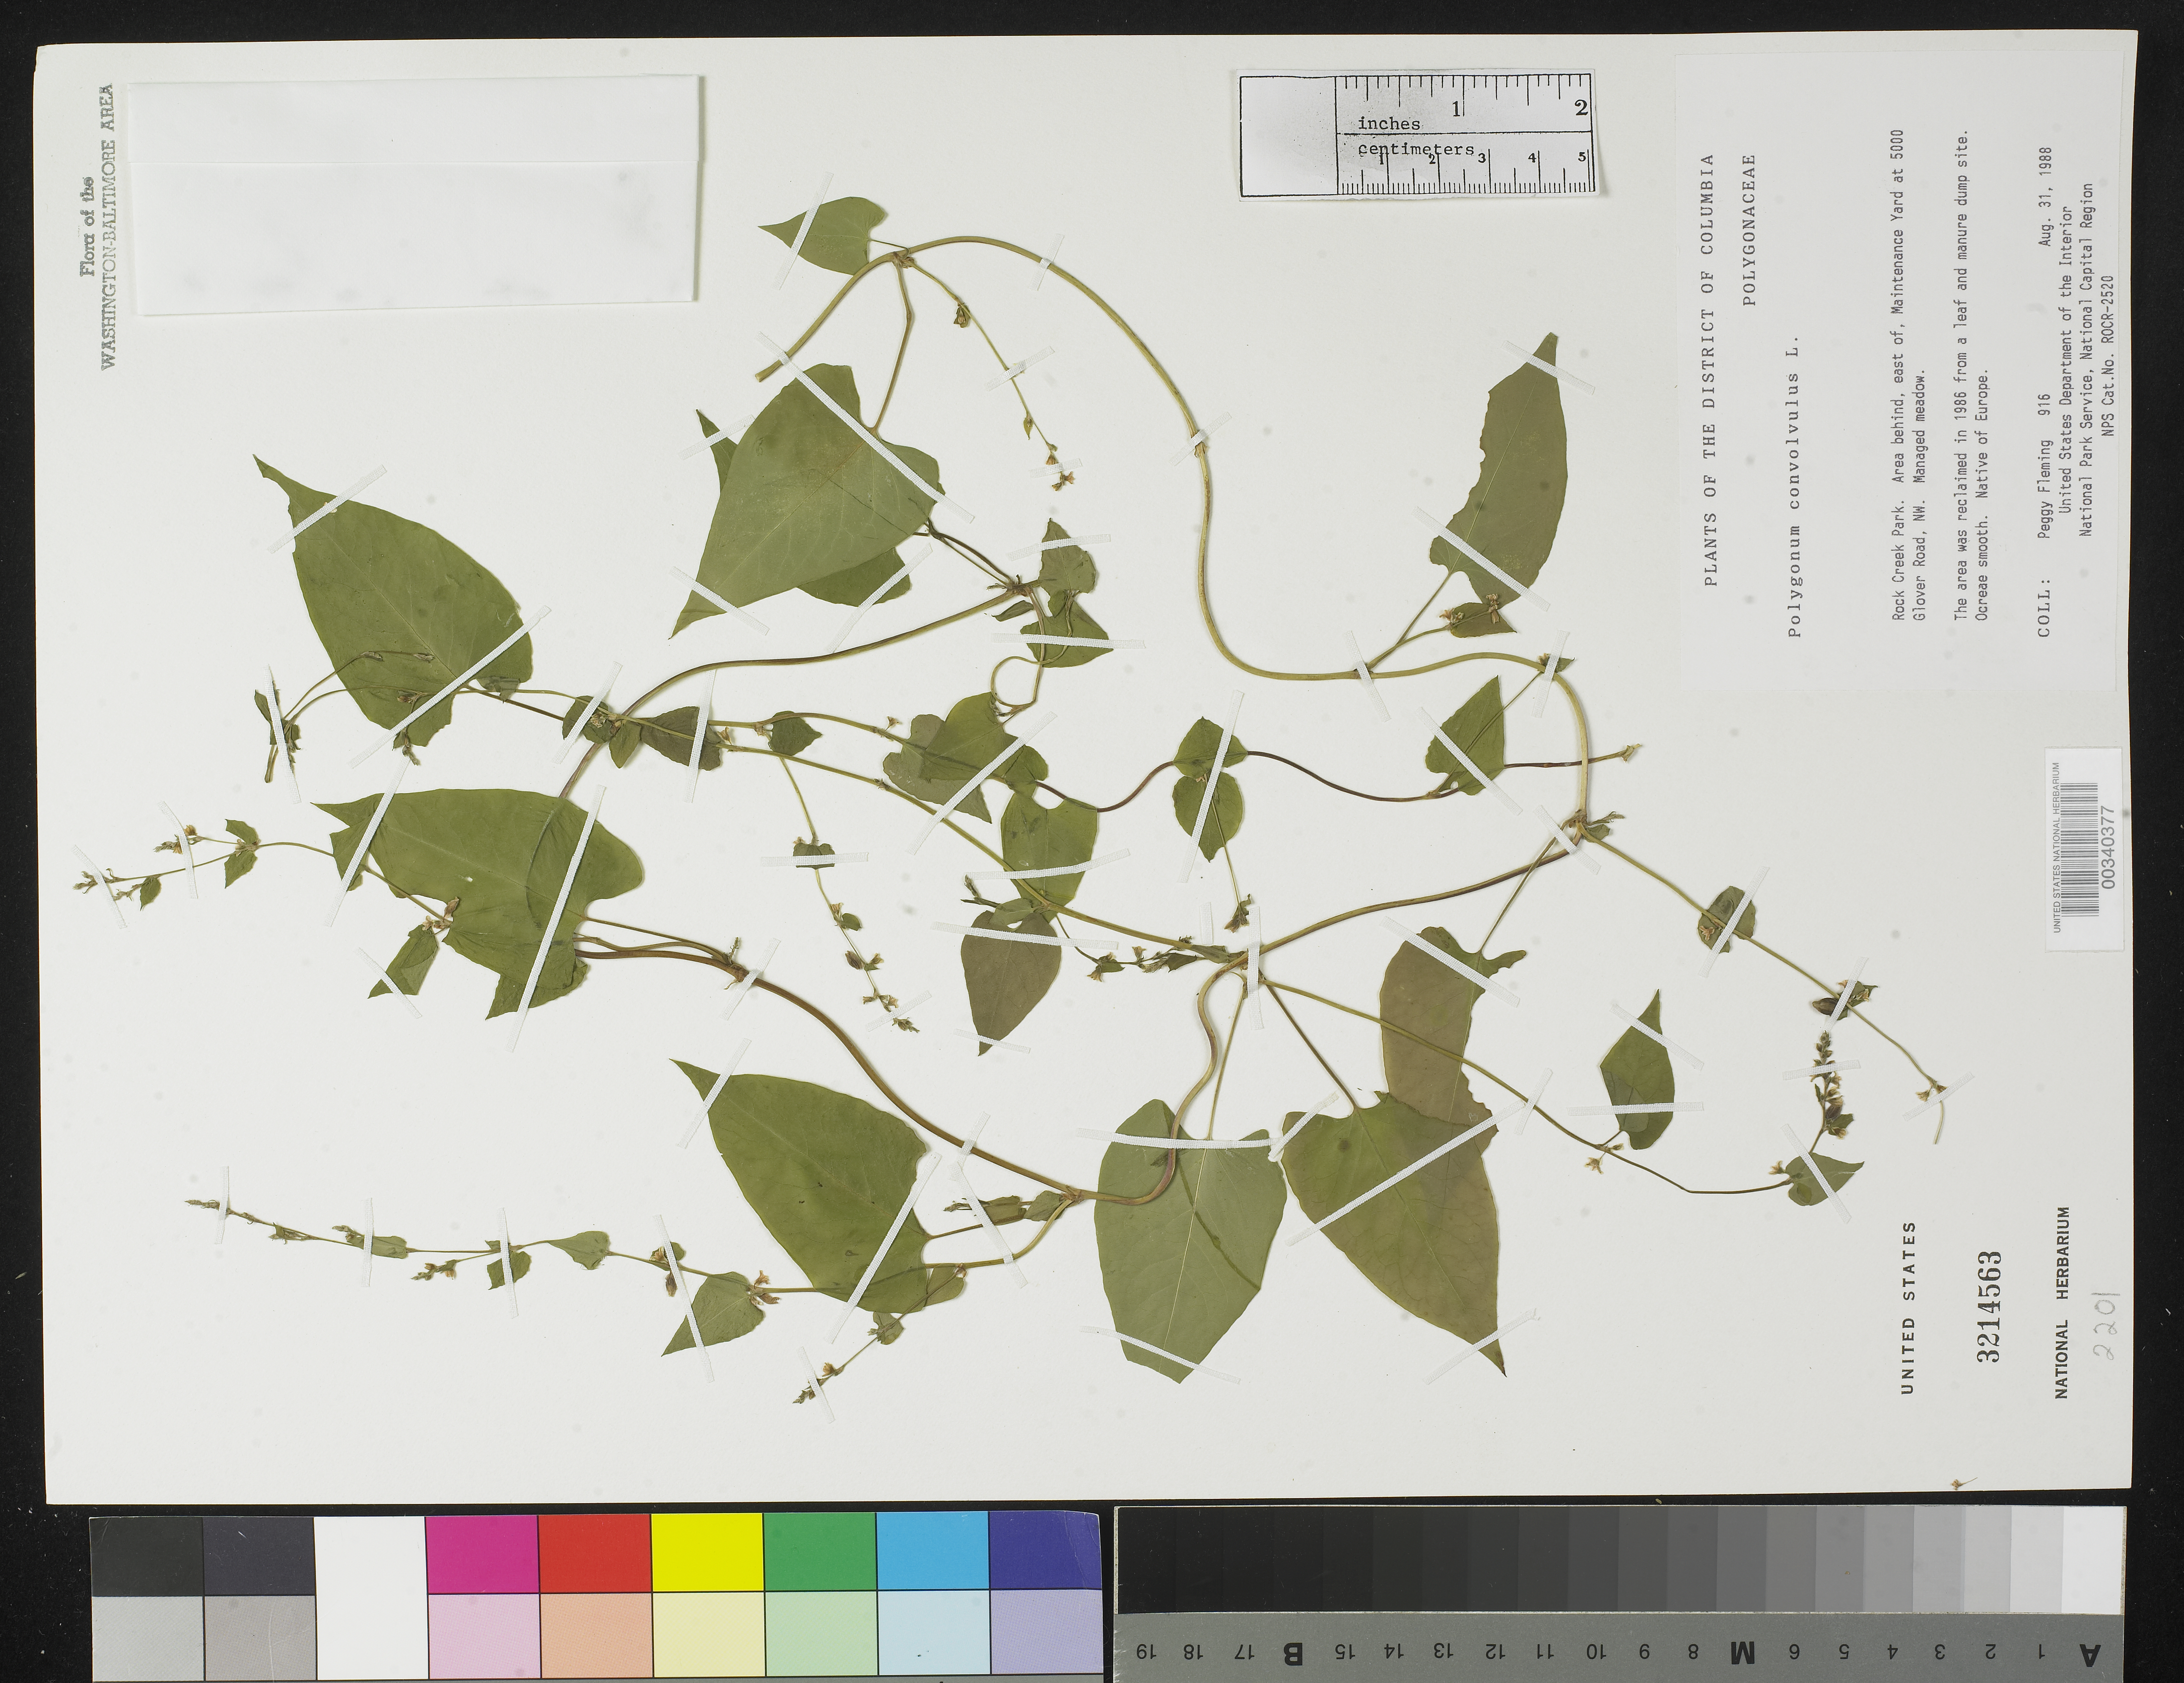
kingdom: Plantae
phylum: Tracheophyta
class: Magnoliopsida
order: Caryophyllales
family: Polygonaceae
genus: Fallopia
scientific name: Fallopia scandens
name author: (L.) Holub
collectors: P. Fleming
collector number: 916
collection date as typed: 31 Aug 1988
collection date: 1988-08-31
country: United States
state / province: District of Columbia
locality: Rock Creek Park, behind Maintenance Yard Glover Road Rock Creek Park and Vicinity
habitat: Managed meadow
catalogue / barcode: US 3214563